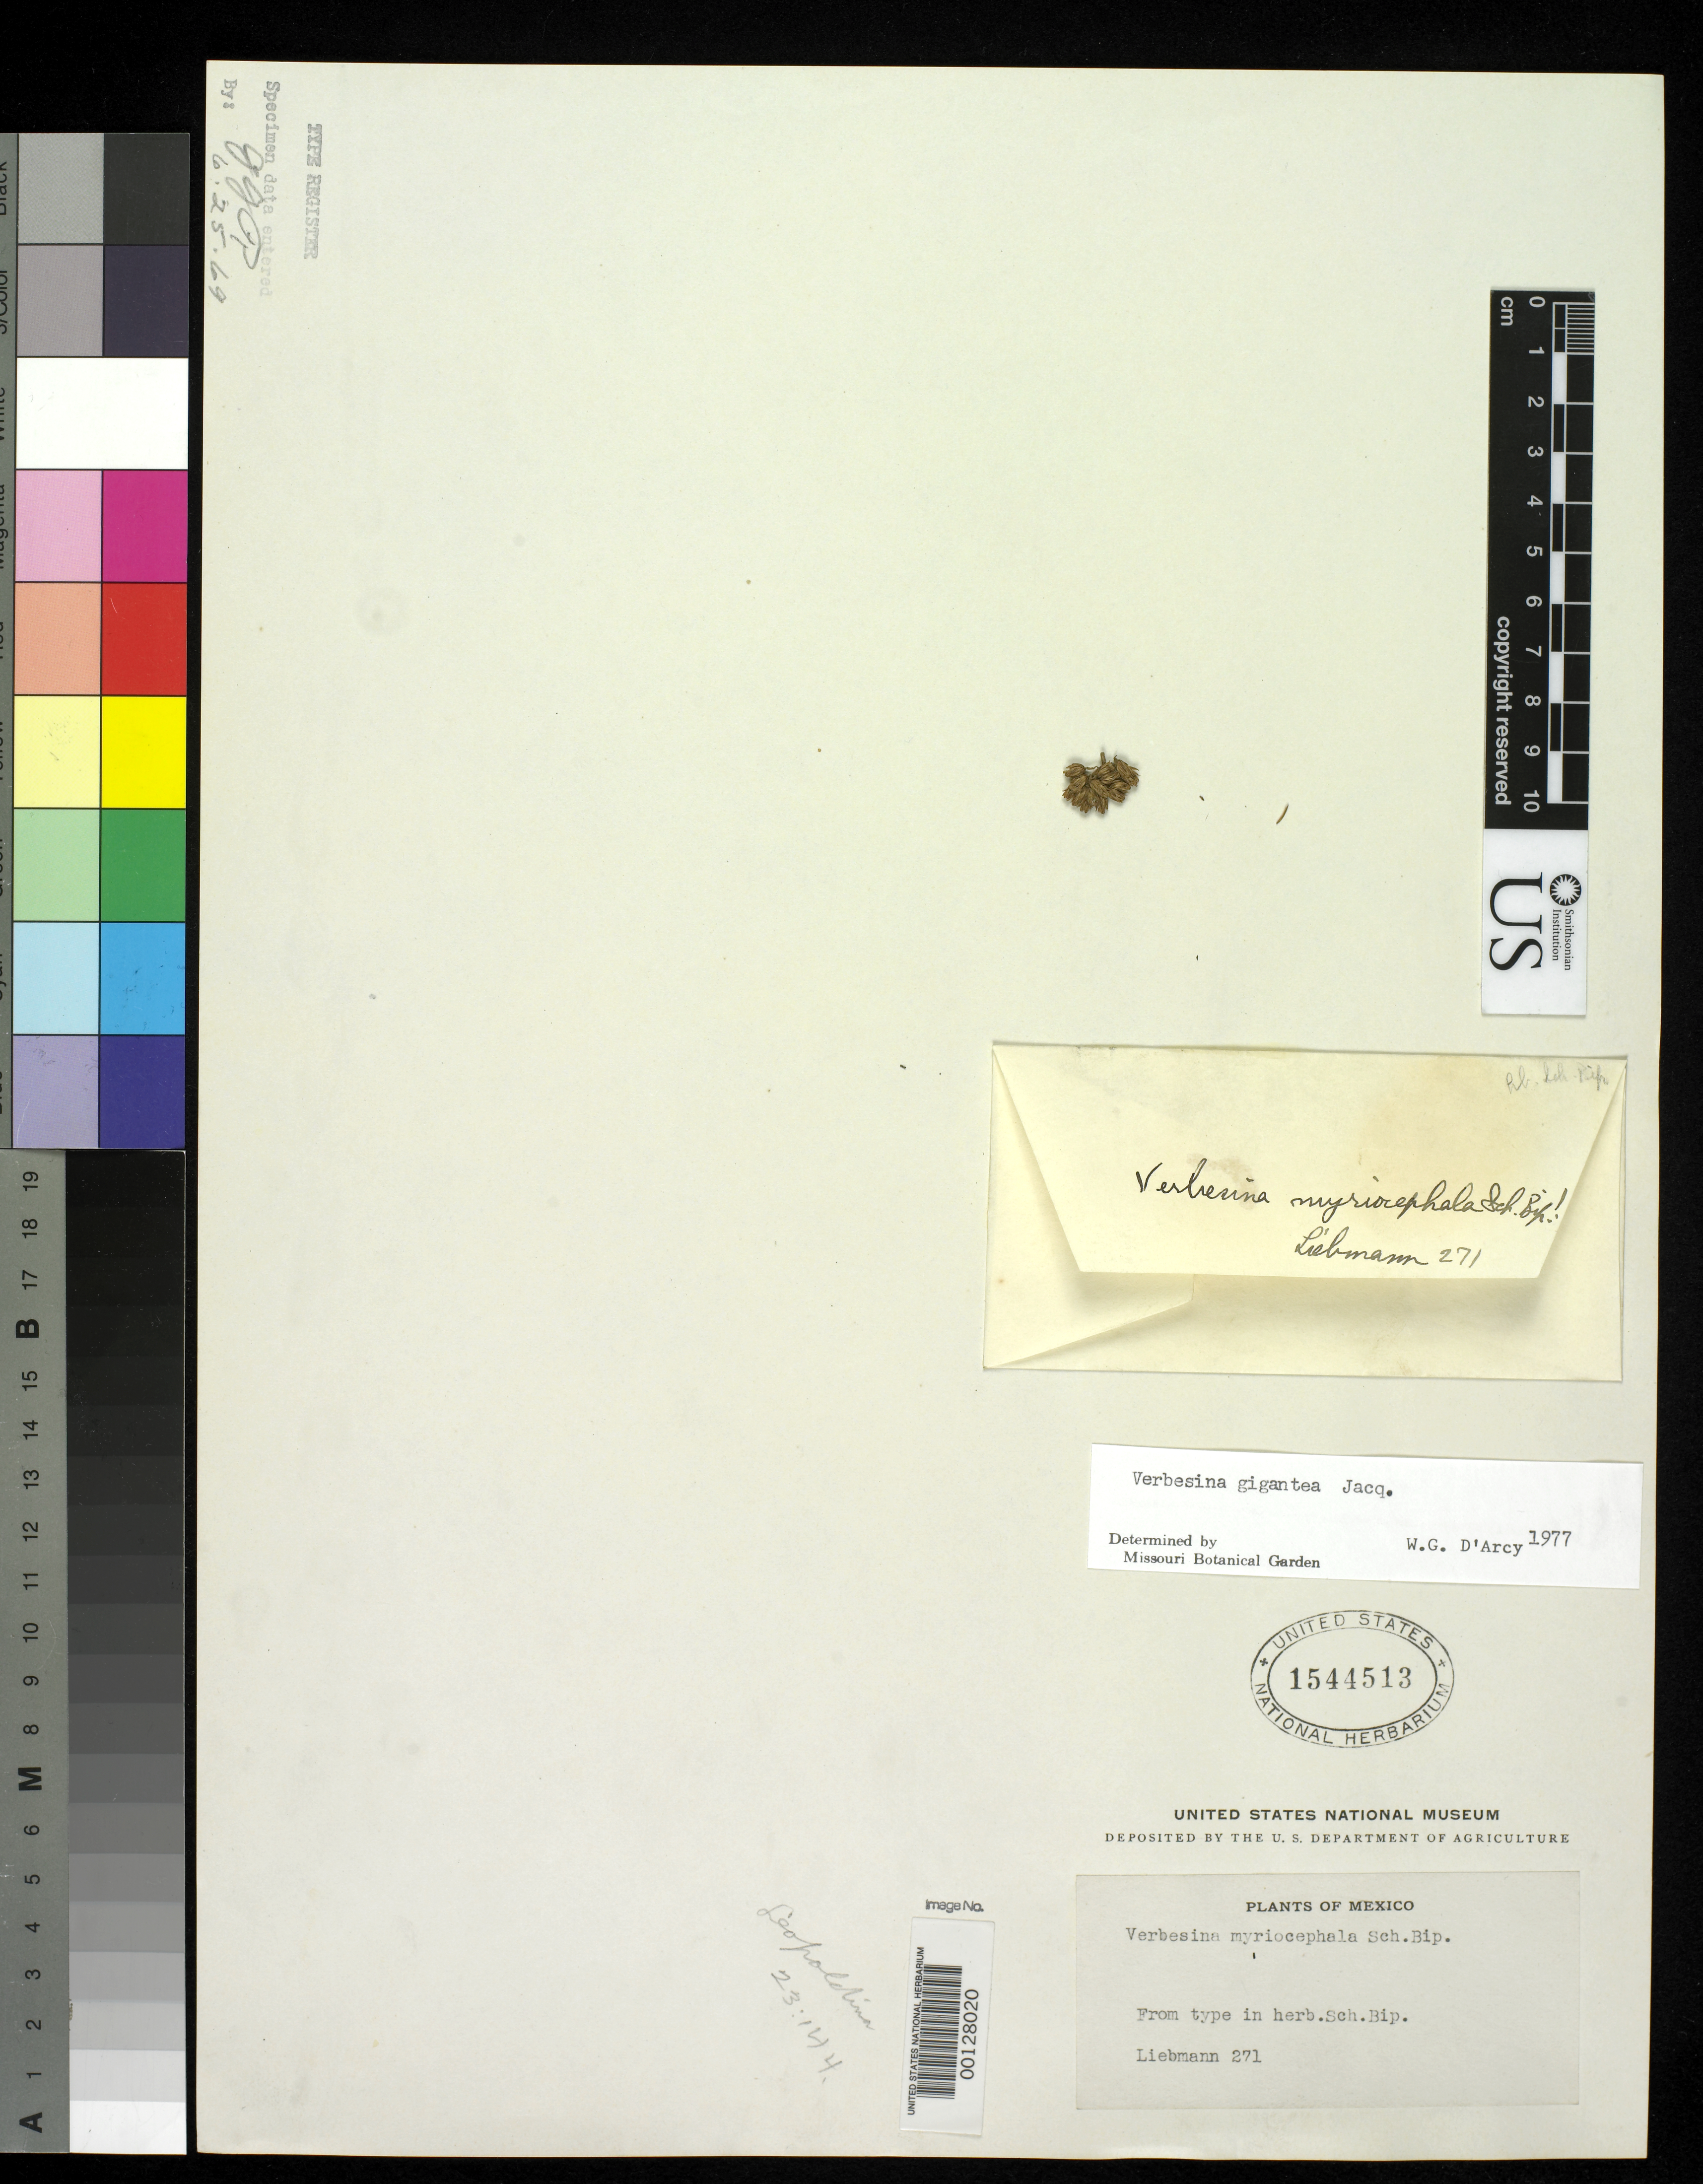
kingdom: Plantae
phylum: Tracheophyta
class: Magnoliopsida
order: Asterales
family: Asteraceae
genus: Verbesina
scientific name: Verbesina myriocephala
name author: Sch. Bip. ex Klatt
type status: Type Fragment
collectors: F. M. Liebmann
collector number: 271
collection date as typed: Oct 1842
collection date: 1842-10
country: Mexico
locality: San Augustin.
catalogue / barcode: US 1544513